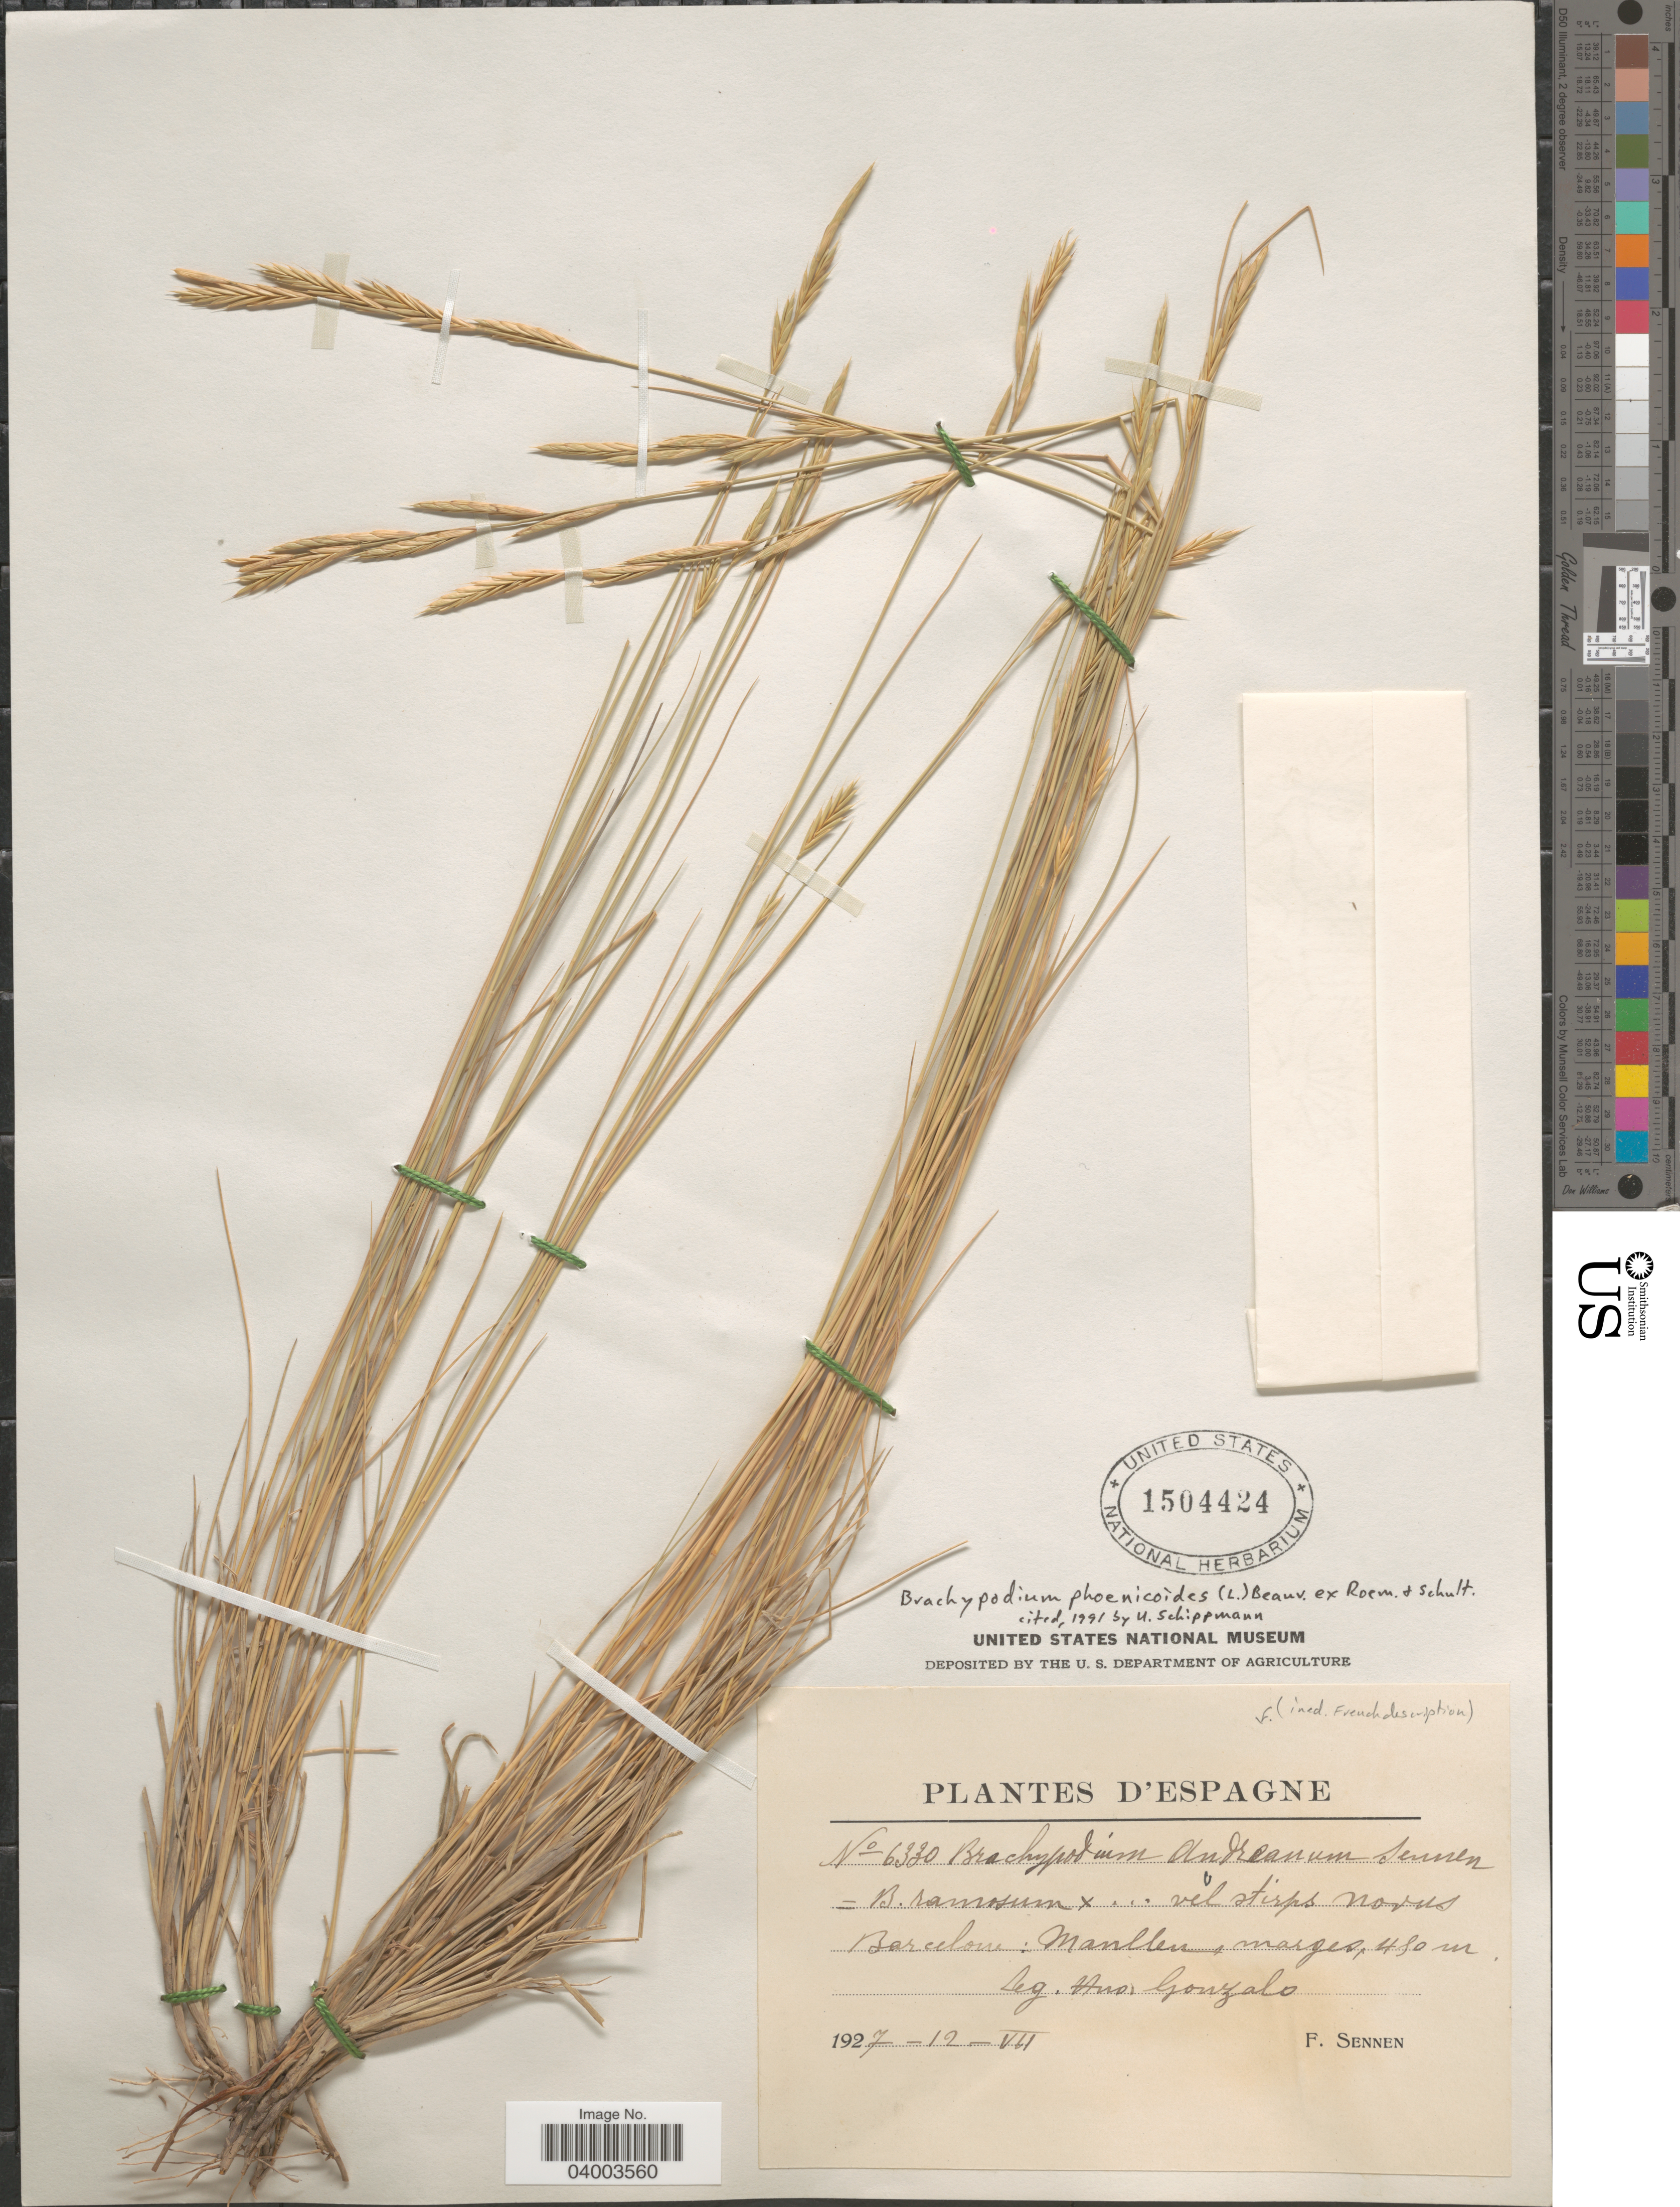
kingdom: Plantae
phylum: Tracheophyta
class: Liliopsida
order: Poales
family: Poaceae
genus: Brachypodium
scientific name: Brachypodium phoenicoides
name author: (L.) Roem. & Schult.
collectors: A. Gonzalo & E. Sennen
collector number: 6330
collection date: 1927-07-12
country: Spain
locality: Espagne. Barcelone: Manlleu, marges.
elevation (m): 480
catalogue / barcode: US 1504424